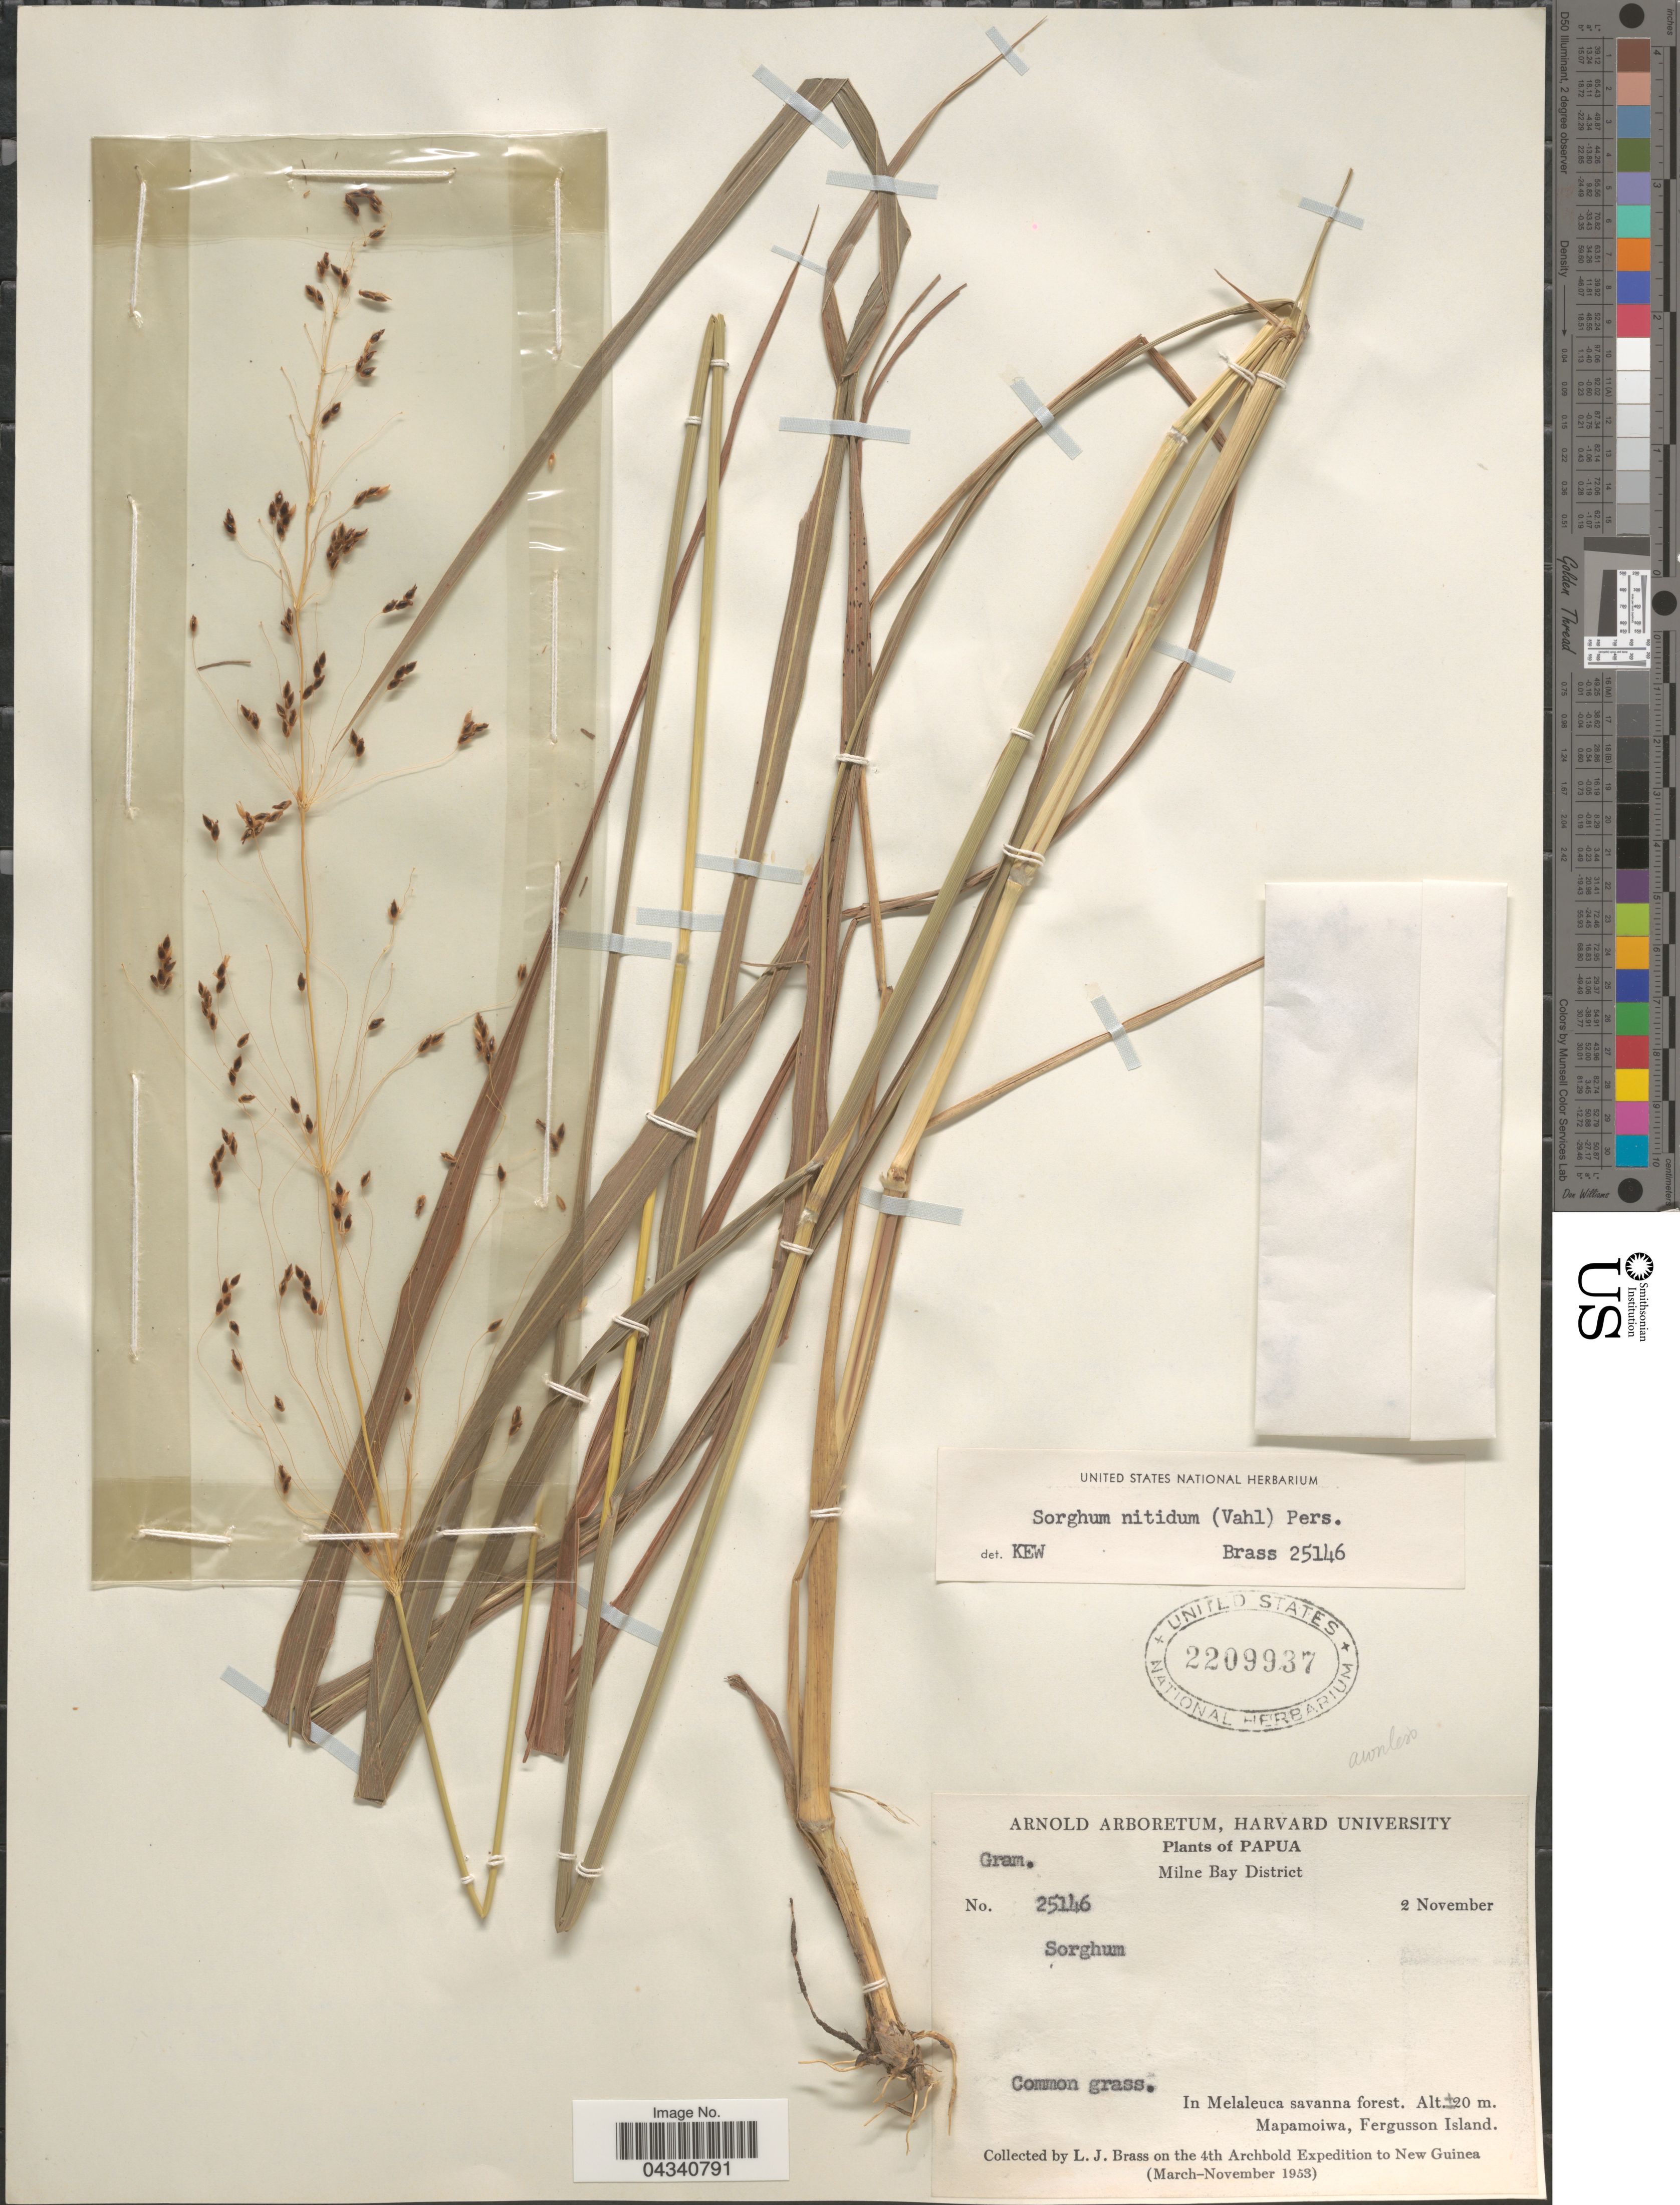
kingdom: Plantae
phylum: Tracheophyta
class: Liliopsida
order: Poales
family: Poaceae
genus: Sorghum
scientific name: Sorghum nitidum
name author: (Vahl) Pers.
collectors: L. J. Brass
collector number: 25146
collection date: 1953-11-02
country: Papua New Guinea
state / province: Milne Bay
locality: Papua. Milne Bay District. In Melaleuca savanna forest. Mapamoiwa, Fergusson Island. 4th Archbold Expedition to New Guinea (March-November 1953).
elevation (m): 20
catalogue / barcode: US 2209937